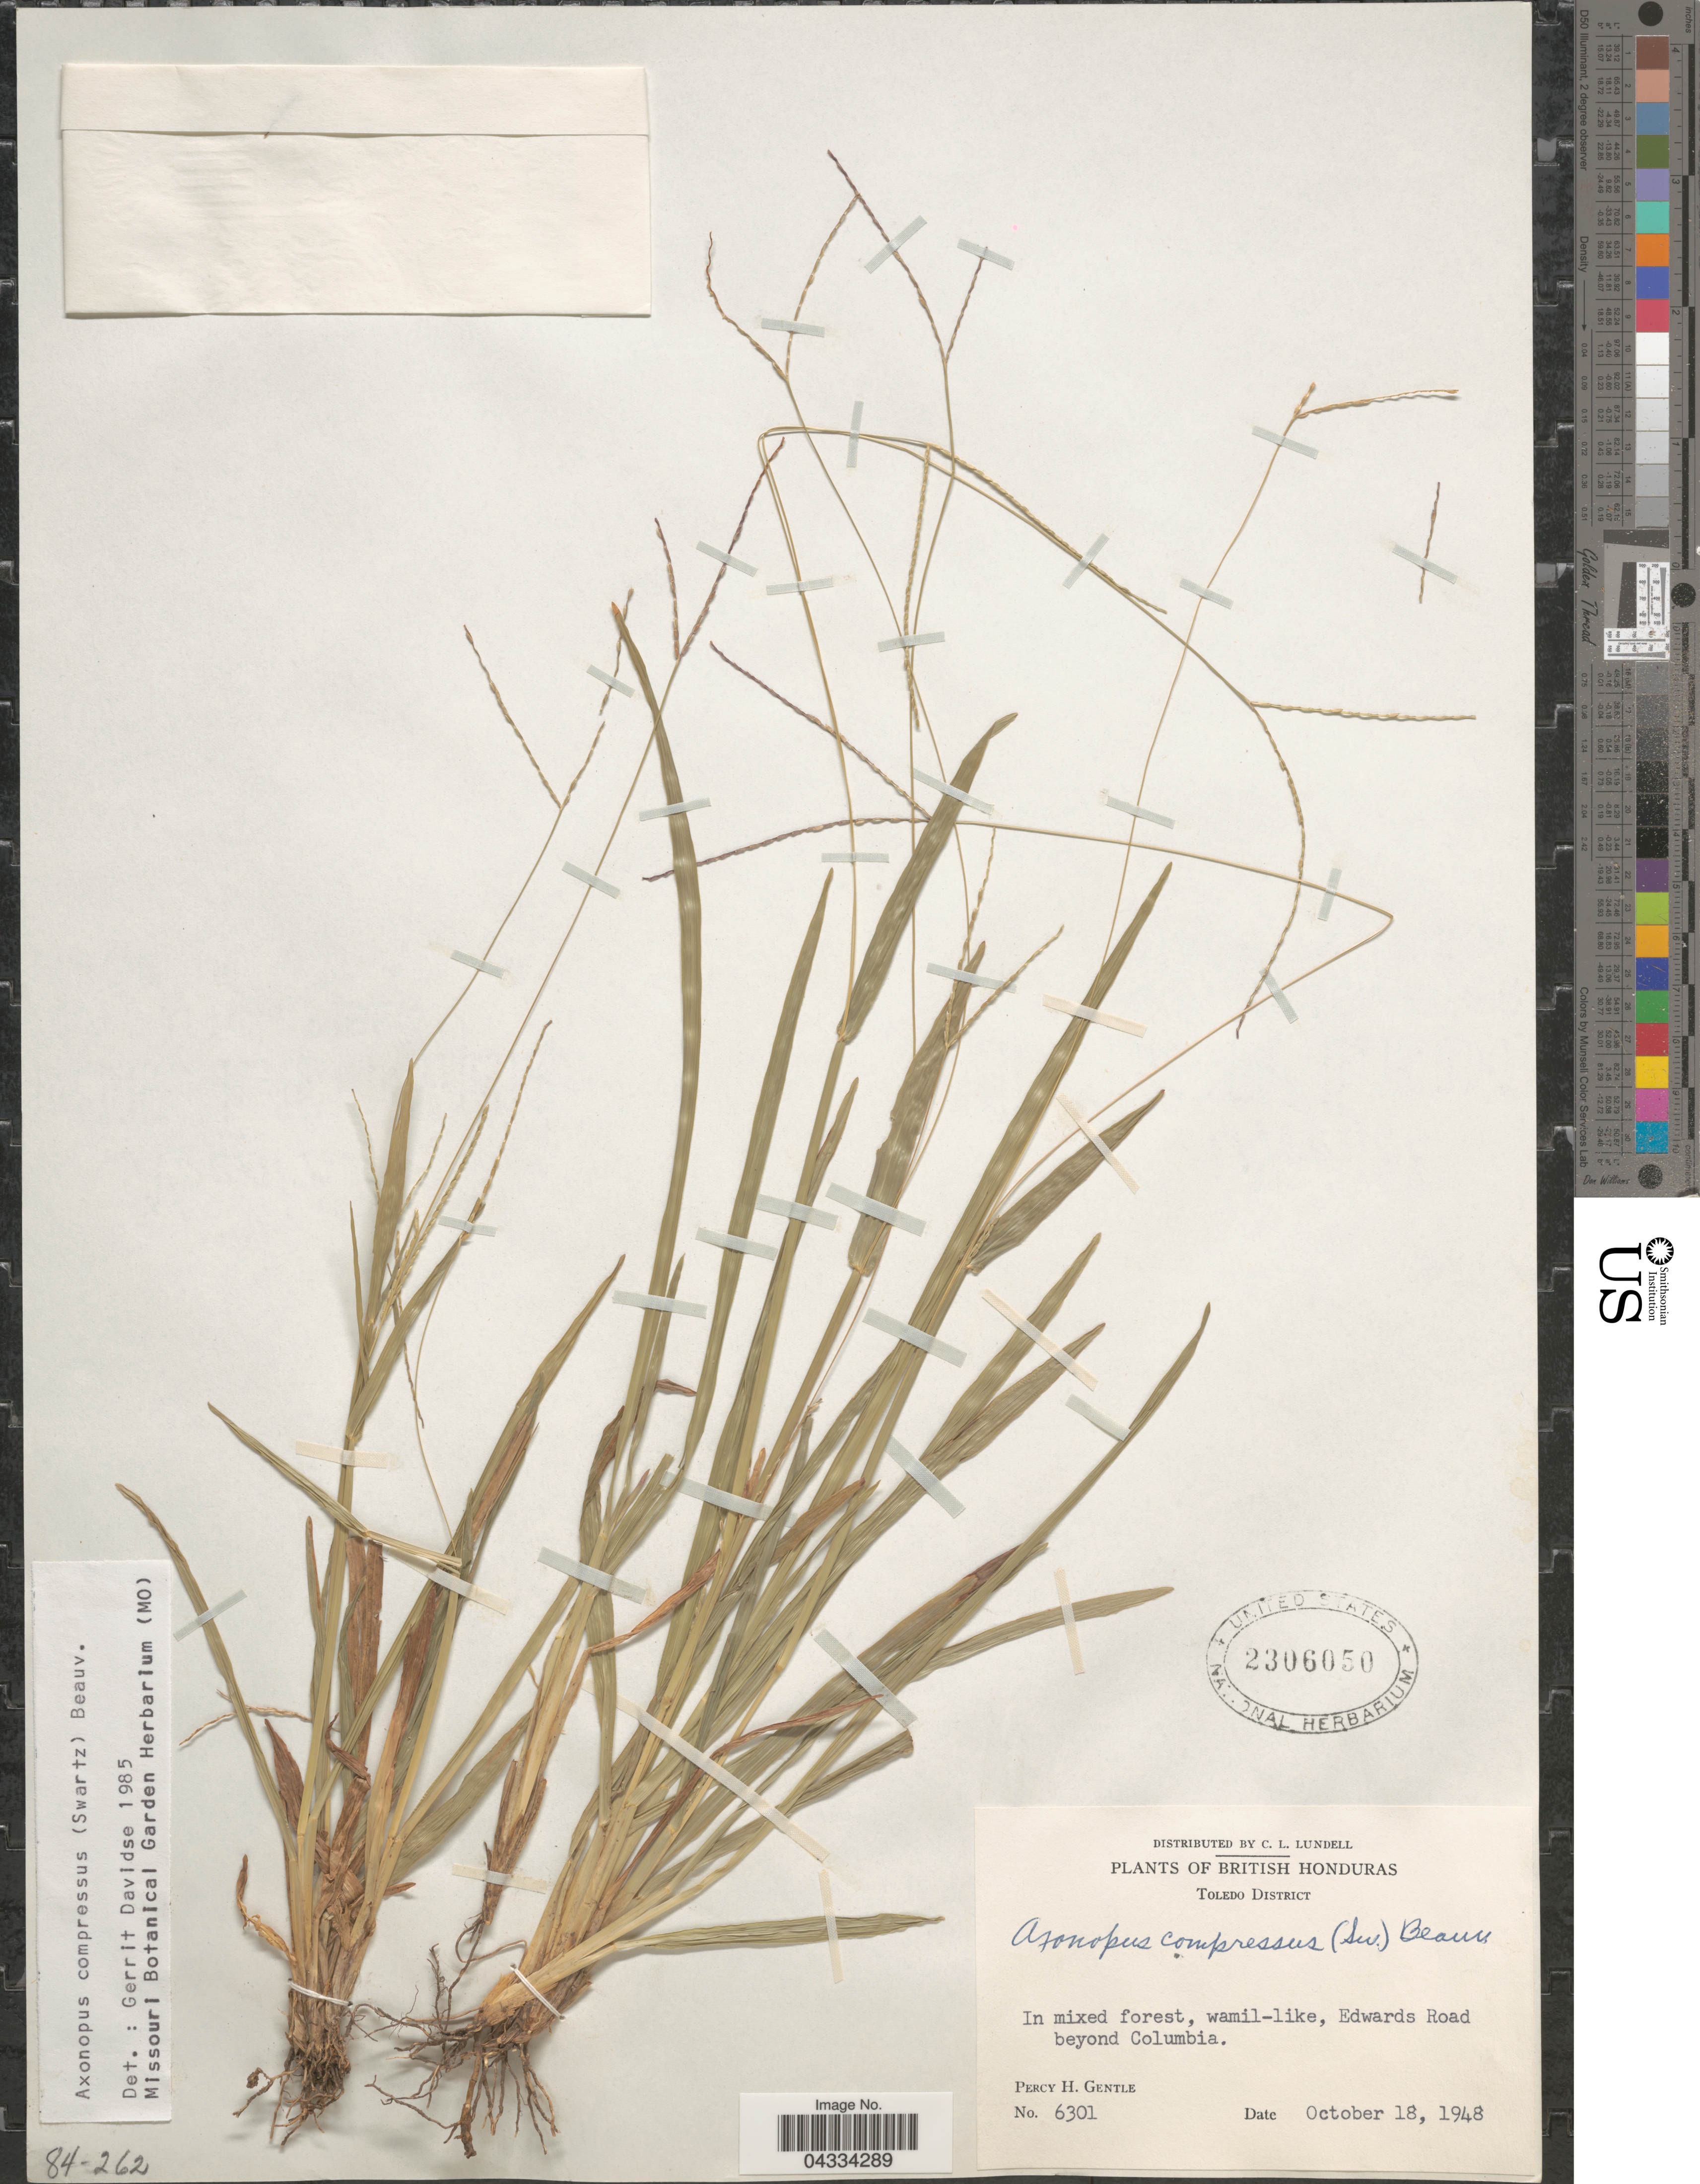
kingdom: Plantae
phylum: Tracheophyta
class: Liliopsida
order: Poales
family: Poaceae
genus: Axonopus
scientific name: Axonopus compressus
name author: (Sw.) P. Beauv.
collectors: P. H. Gentle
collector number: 6301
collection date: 1948-11-18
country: Belize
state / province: Toledo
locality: British Honduras. Toledo District. In mixed forest, wamil'like, Edwards Road beyond Columbia.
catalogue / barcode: US 2306050